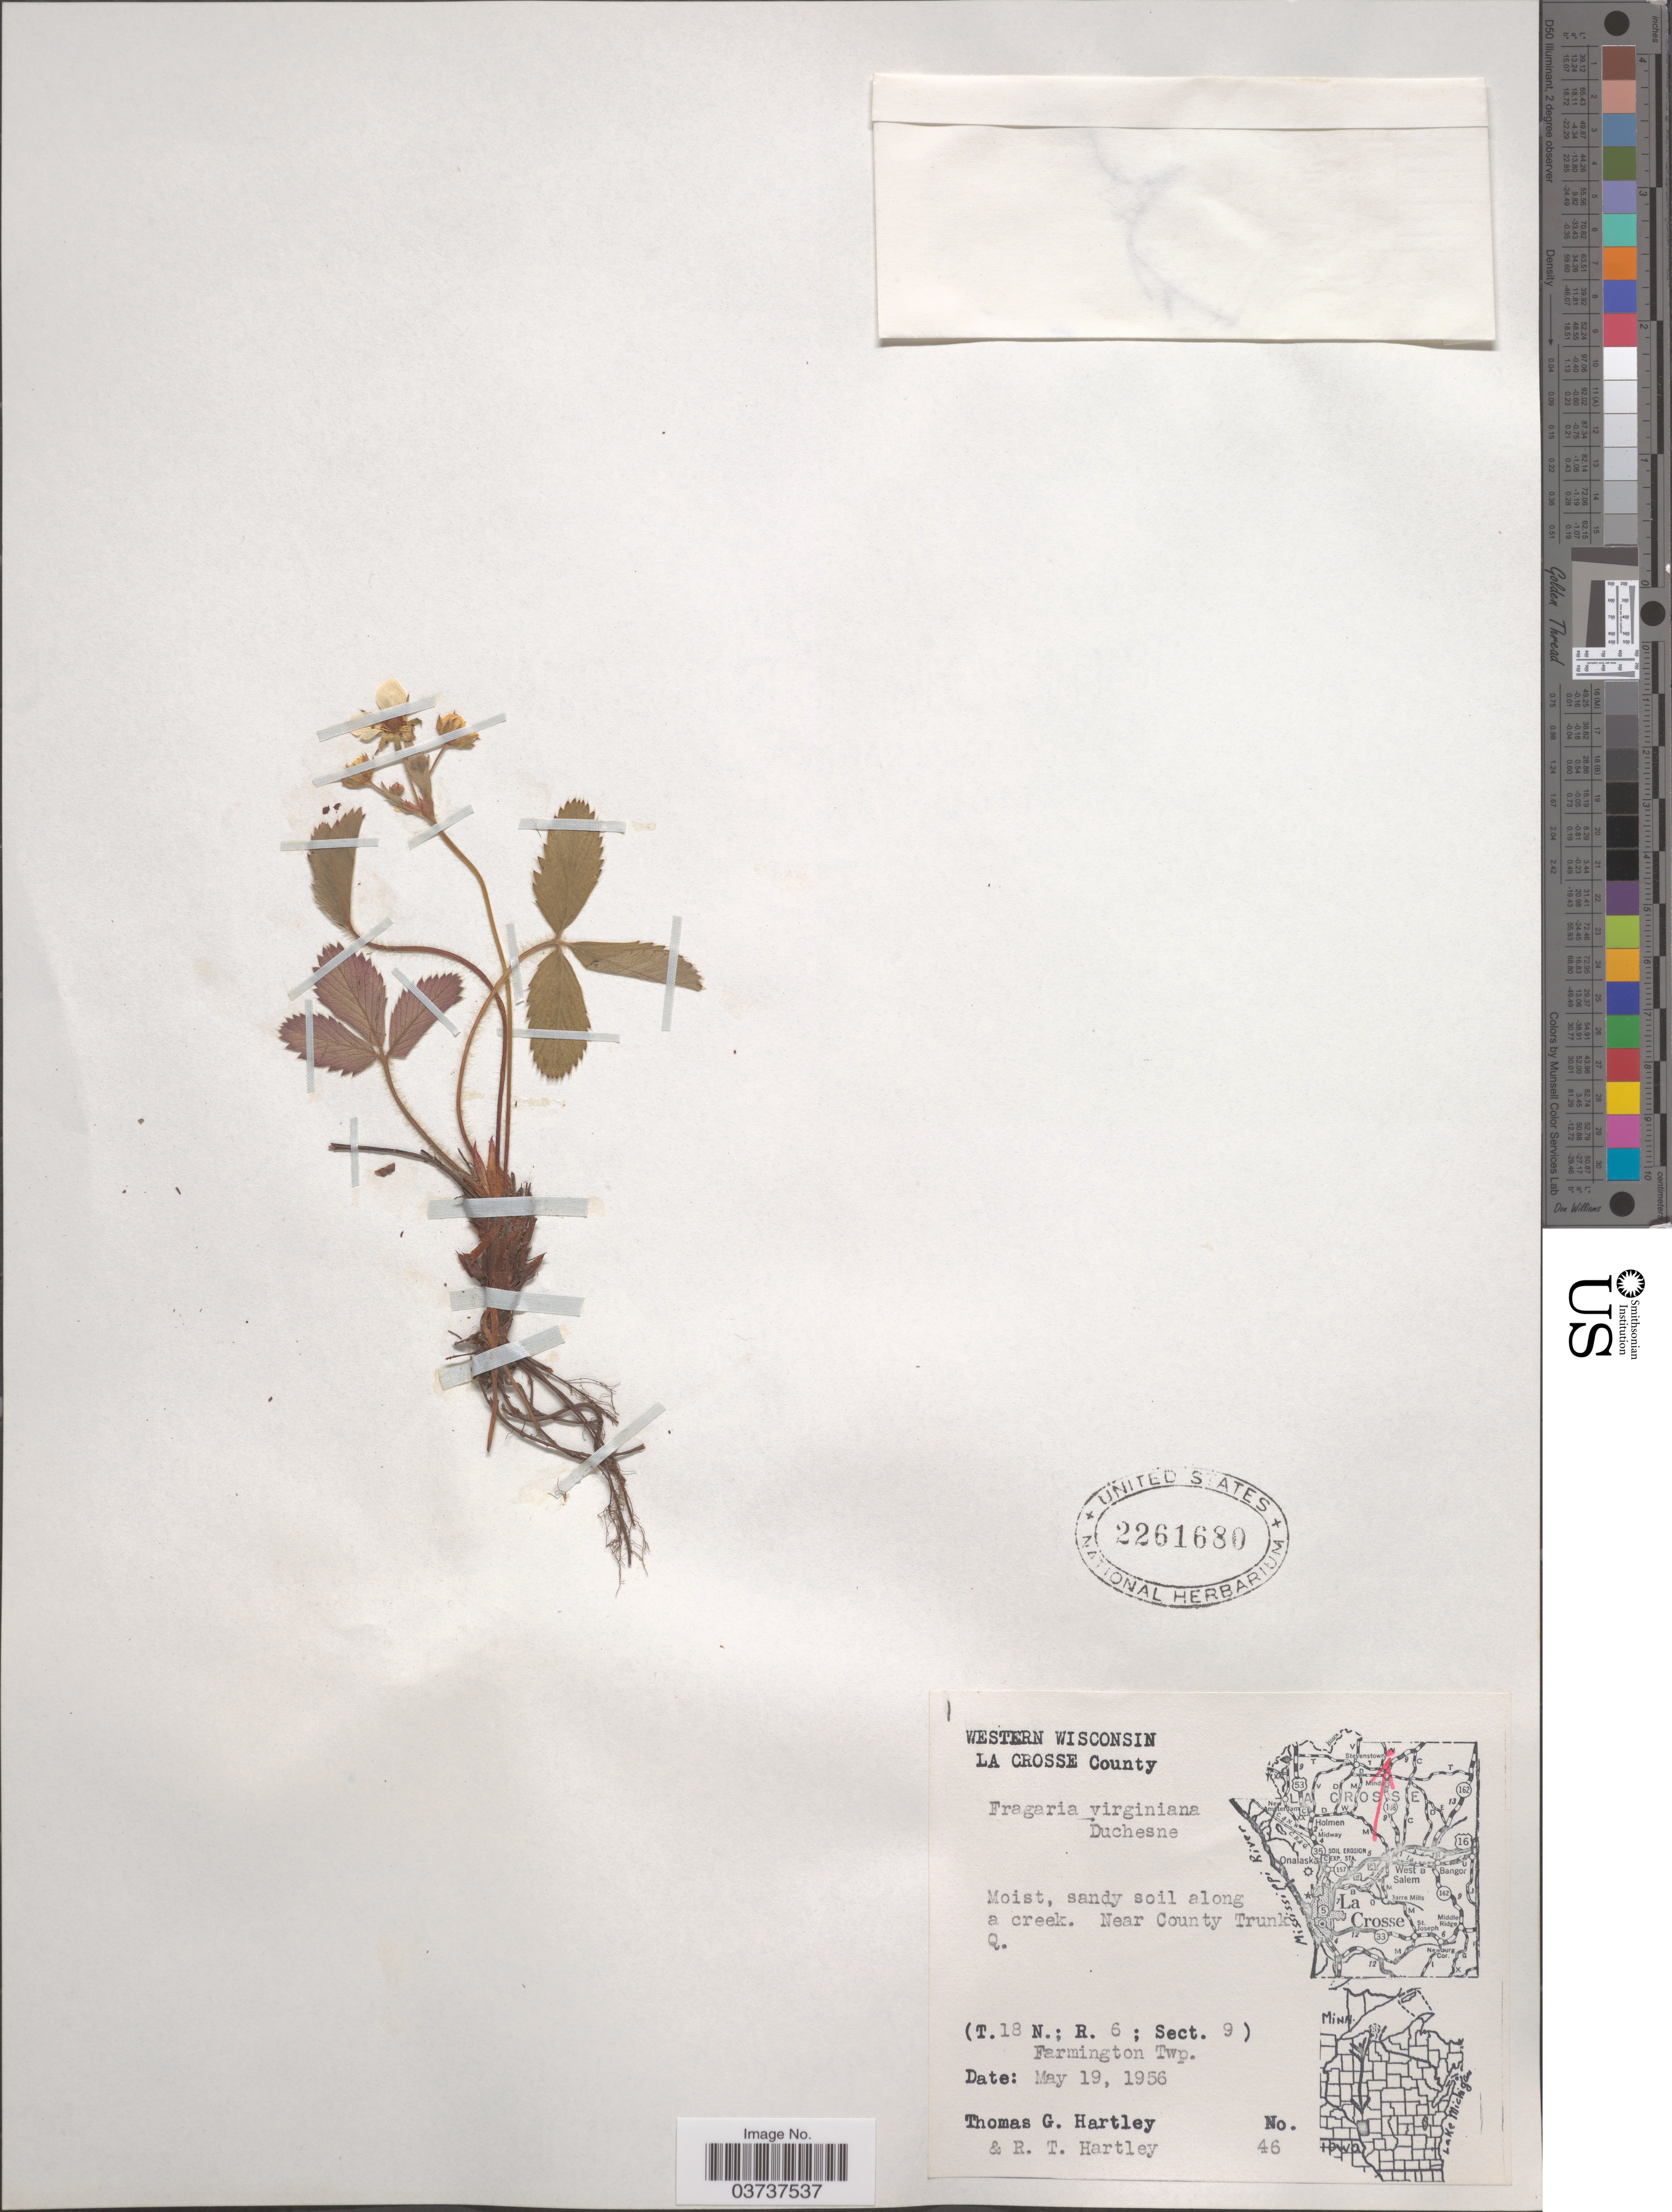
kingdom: Plantae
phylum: Tracheophyta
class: Magnoliopsida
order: Rosales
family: Rosaceae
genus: Fragaria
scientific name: Fragaria virginiana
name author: Mill.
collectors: T. G. Hartley & R. T. Hartley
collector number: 46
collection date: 1956-05-19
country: United States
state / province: Wisconsin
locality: Western Wisconsin. La Crosse County. Along a creek. Near County Trunk Q. (T. 18 N.; R. 6; Sect. 9) Farmington Twp.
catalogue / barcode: US 2261680